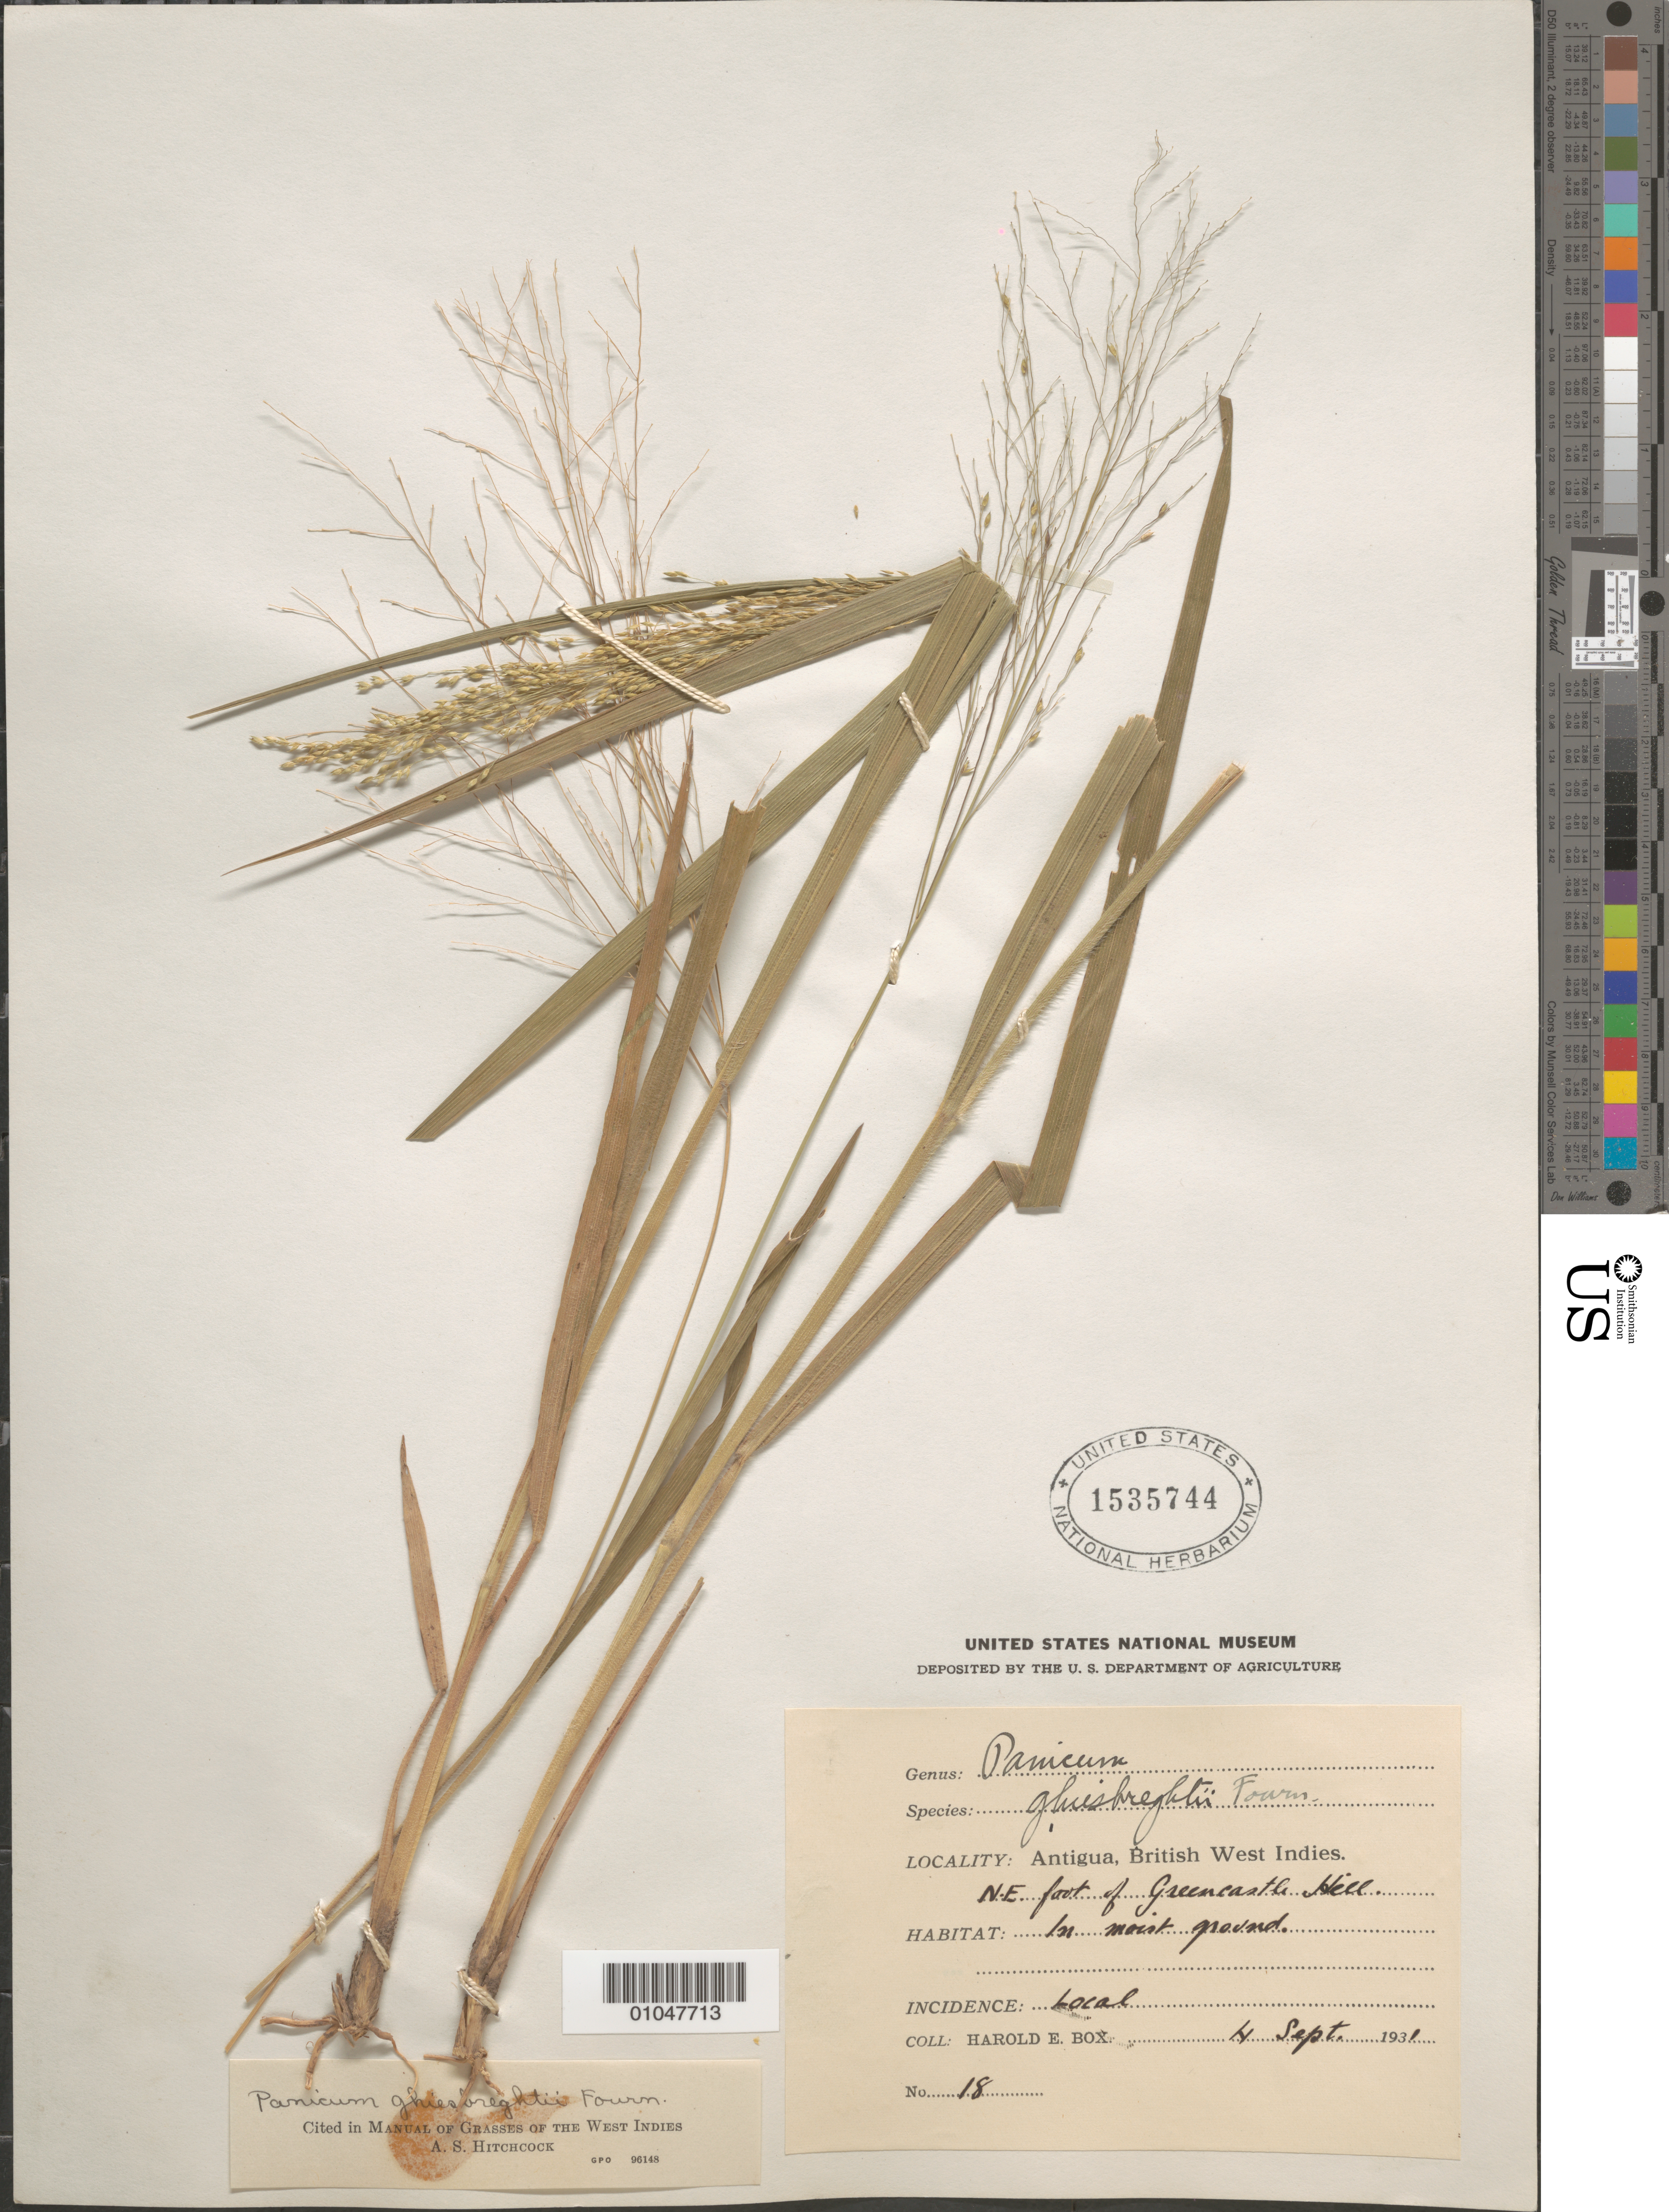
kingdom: Plantae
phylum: Tracheophyta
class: Liliopsida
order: Poales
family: Poaceae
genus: Panicum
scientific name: Panicum ghiesbreghtii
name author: E. Fourn.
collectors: H. E. Box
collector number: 18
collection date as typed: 04 Sep 1931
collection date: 1931-09-04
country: Antigua and Barbuda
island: Antigua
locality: NE foot of Greencastle hill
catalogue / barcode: US 1535744